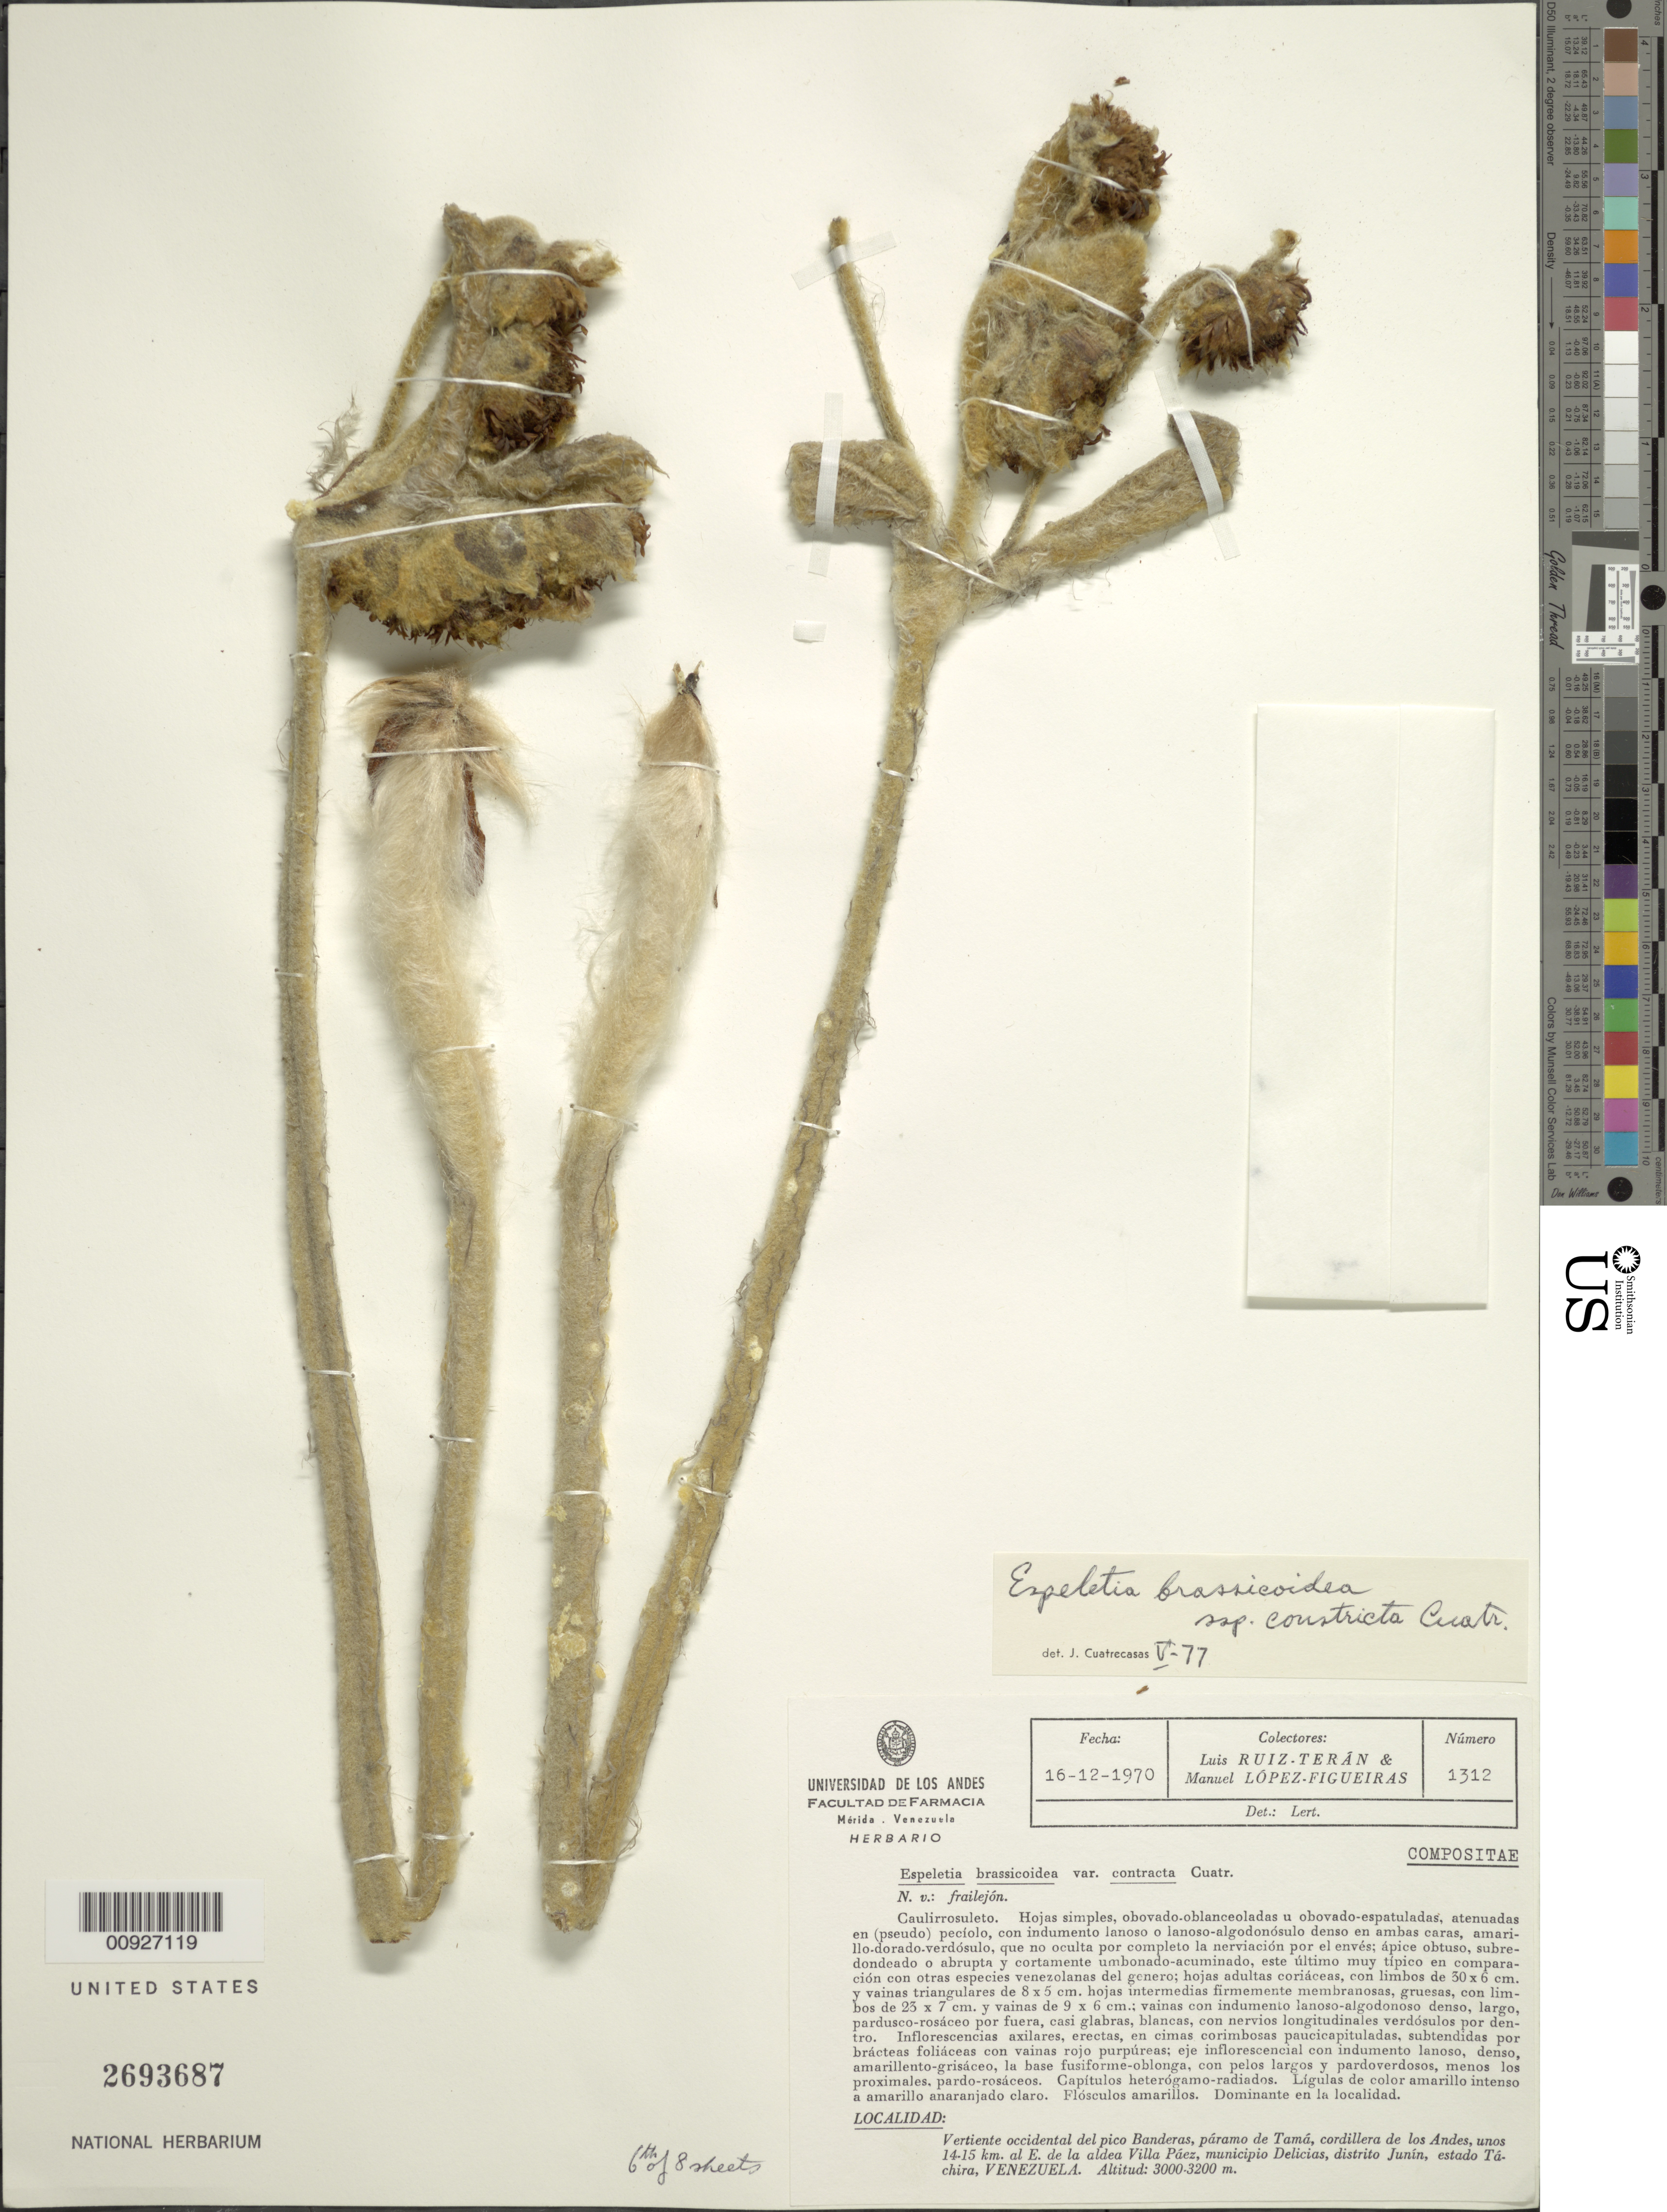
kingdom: Plantae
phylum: Tracheophyta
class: Magnoliopsida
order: Asterales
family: Asteraceae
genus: Espeletia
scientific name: Espeletia brassicoidea f. constricta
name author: Cuatrec.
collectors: L. E. Ruíz-Terán & M. López Figueiras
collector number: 1312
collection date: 1970-12-16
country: Venezuela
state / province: Táchira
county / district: Junín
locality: P. de Tamá. Vertiente occidental del pico Banderas, páramo de Tamá, cordillera de los Andes, unos 14-15 km. al E de la Aldea Villa Páez, municipio Delicias.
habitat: Dominante en la localidad.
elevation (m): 3000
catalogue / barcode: US 2693687